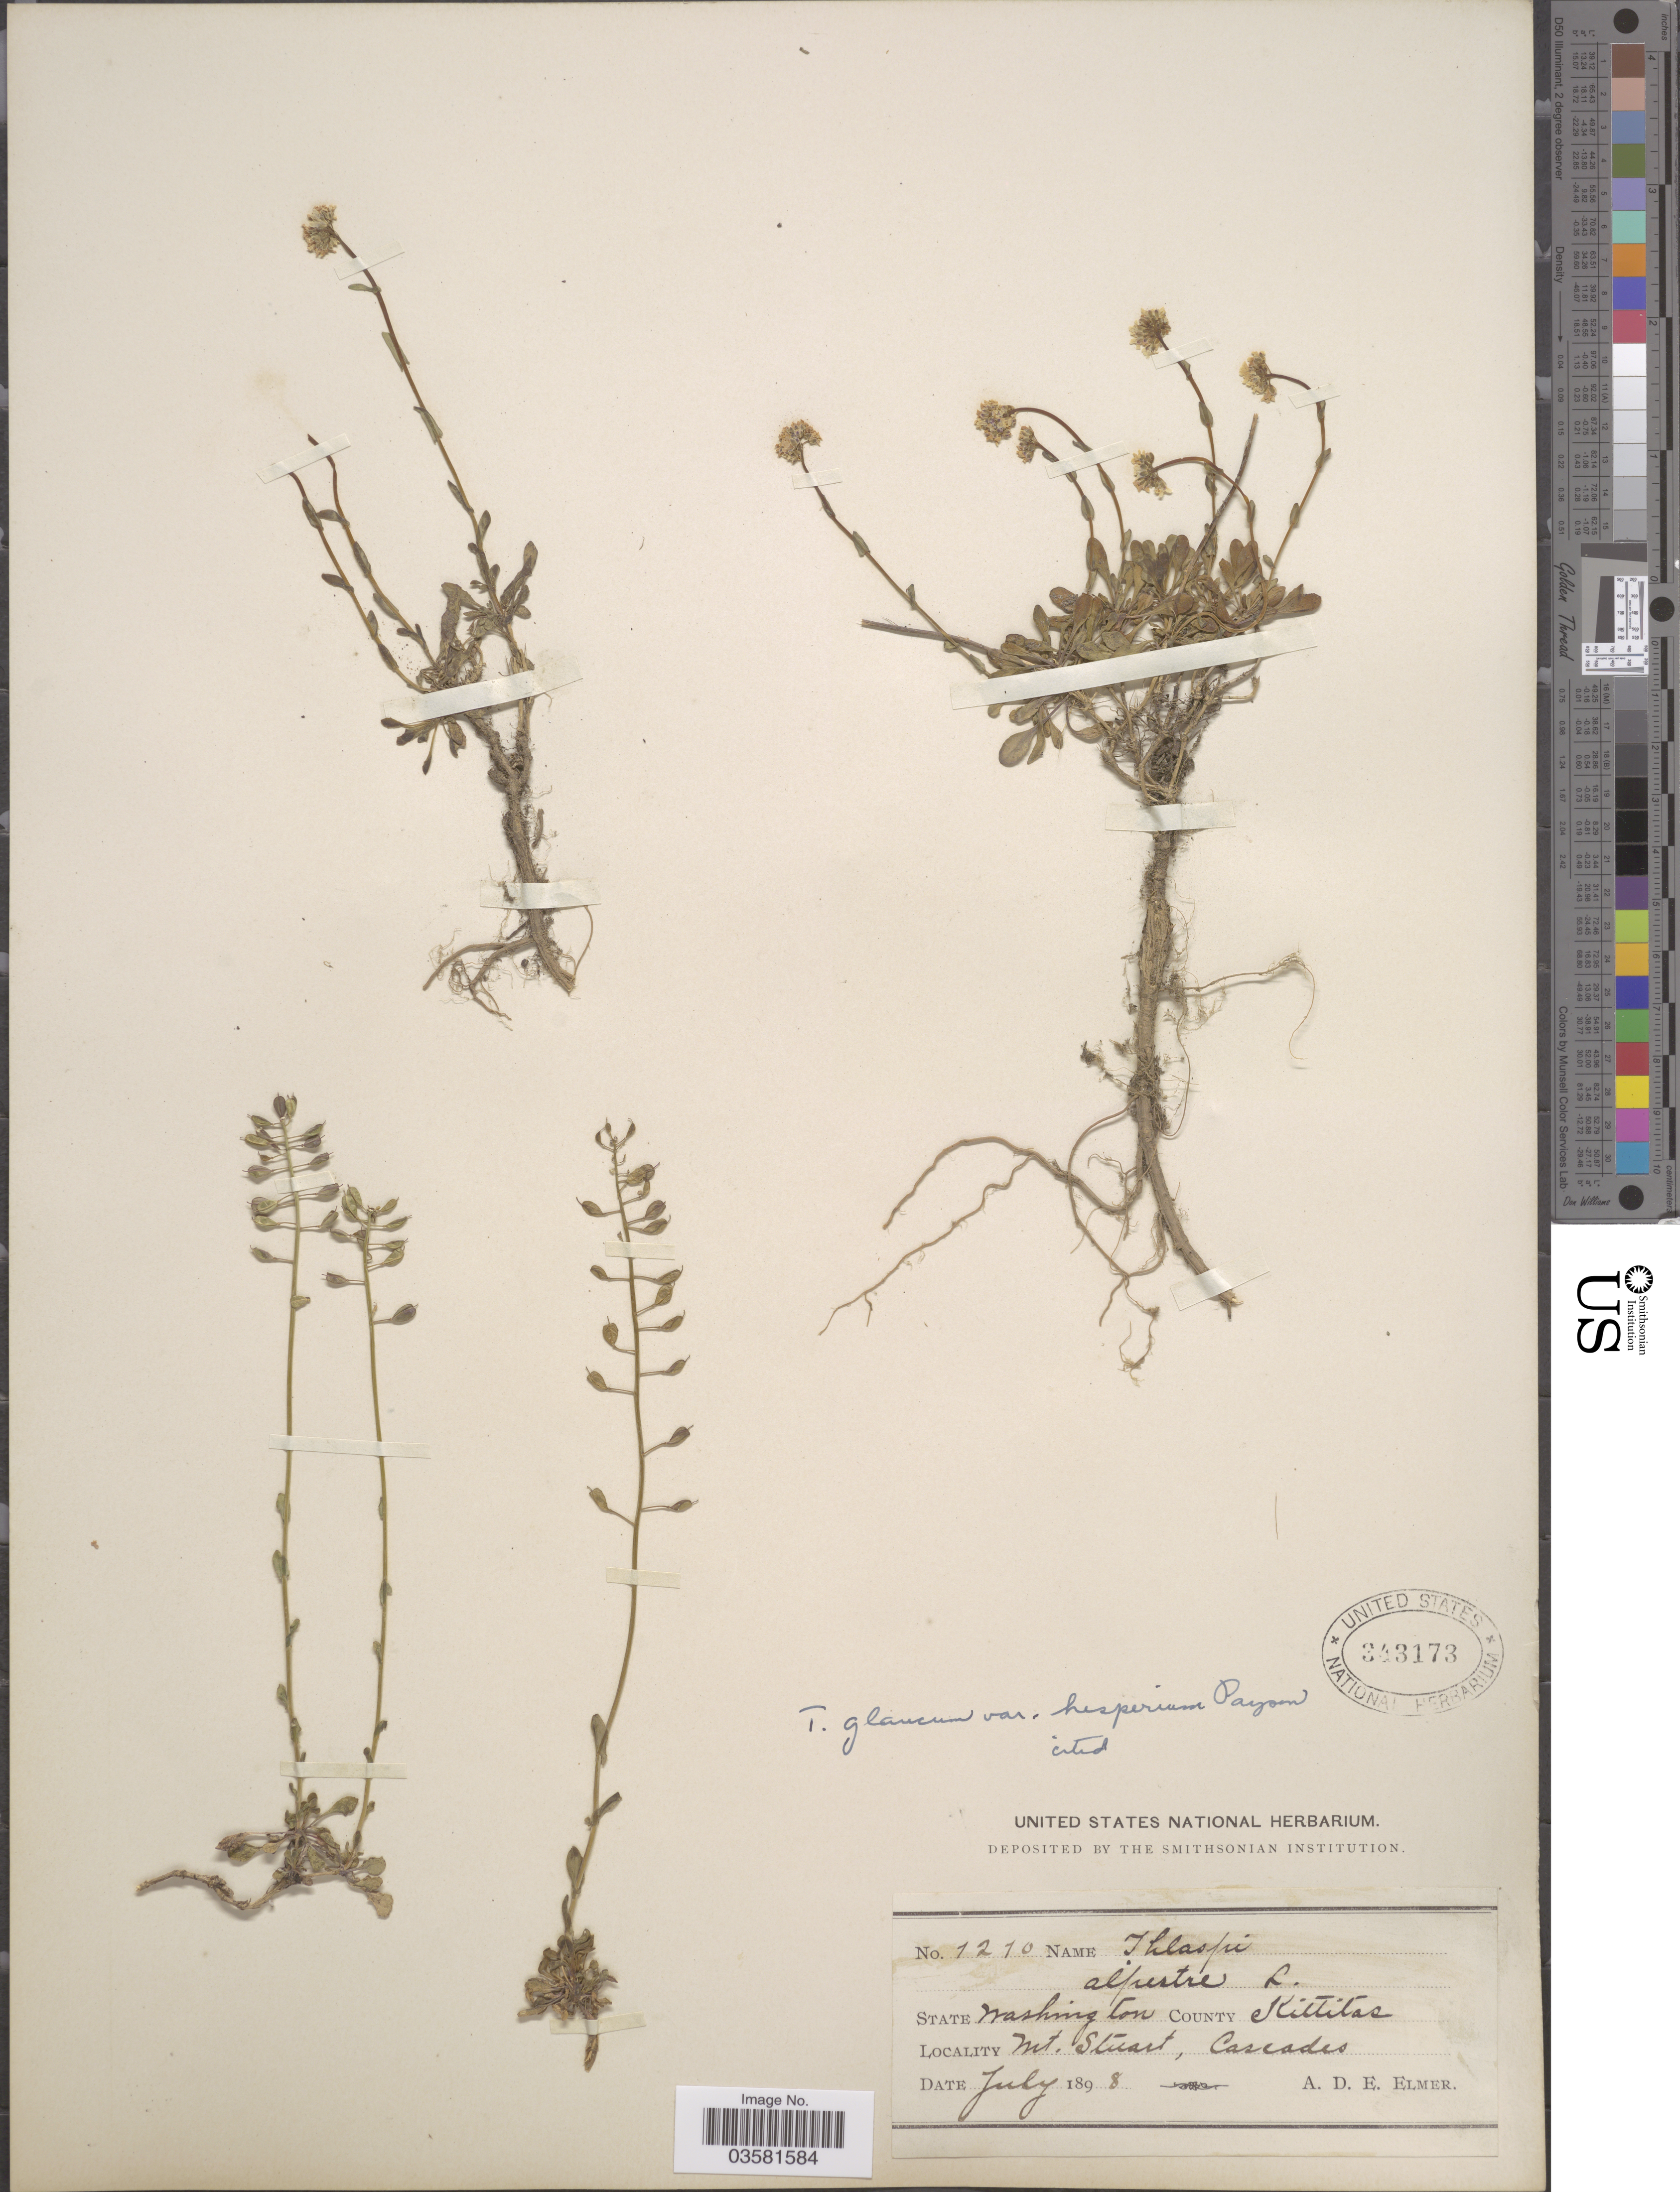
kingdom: Plantae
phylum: Tracheophyta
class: Magnoliopsida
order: Brassicales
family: Brassicaceae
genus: Thlaspi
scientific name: Thlaspi fendleri var. glaucum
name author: (A. Nelson) C.L. Hitchc.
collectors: A. D. E. Elmer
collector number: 1210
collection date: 1898-07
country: United States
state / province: Washington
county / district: Kittitas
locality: County Kittitas. Mt. Stuart, Cascades.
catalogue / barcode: US 343173